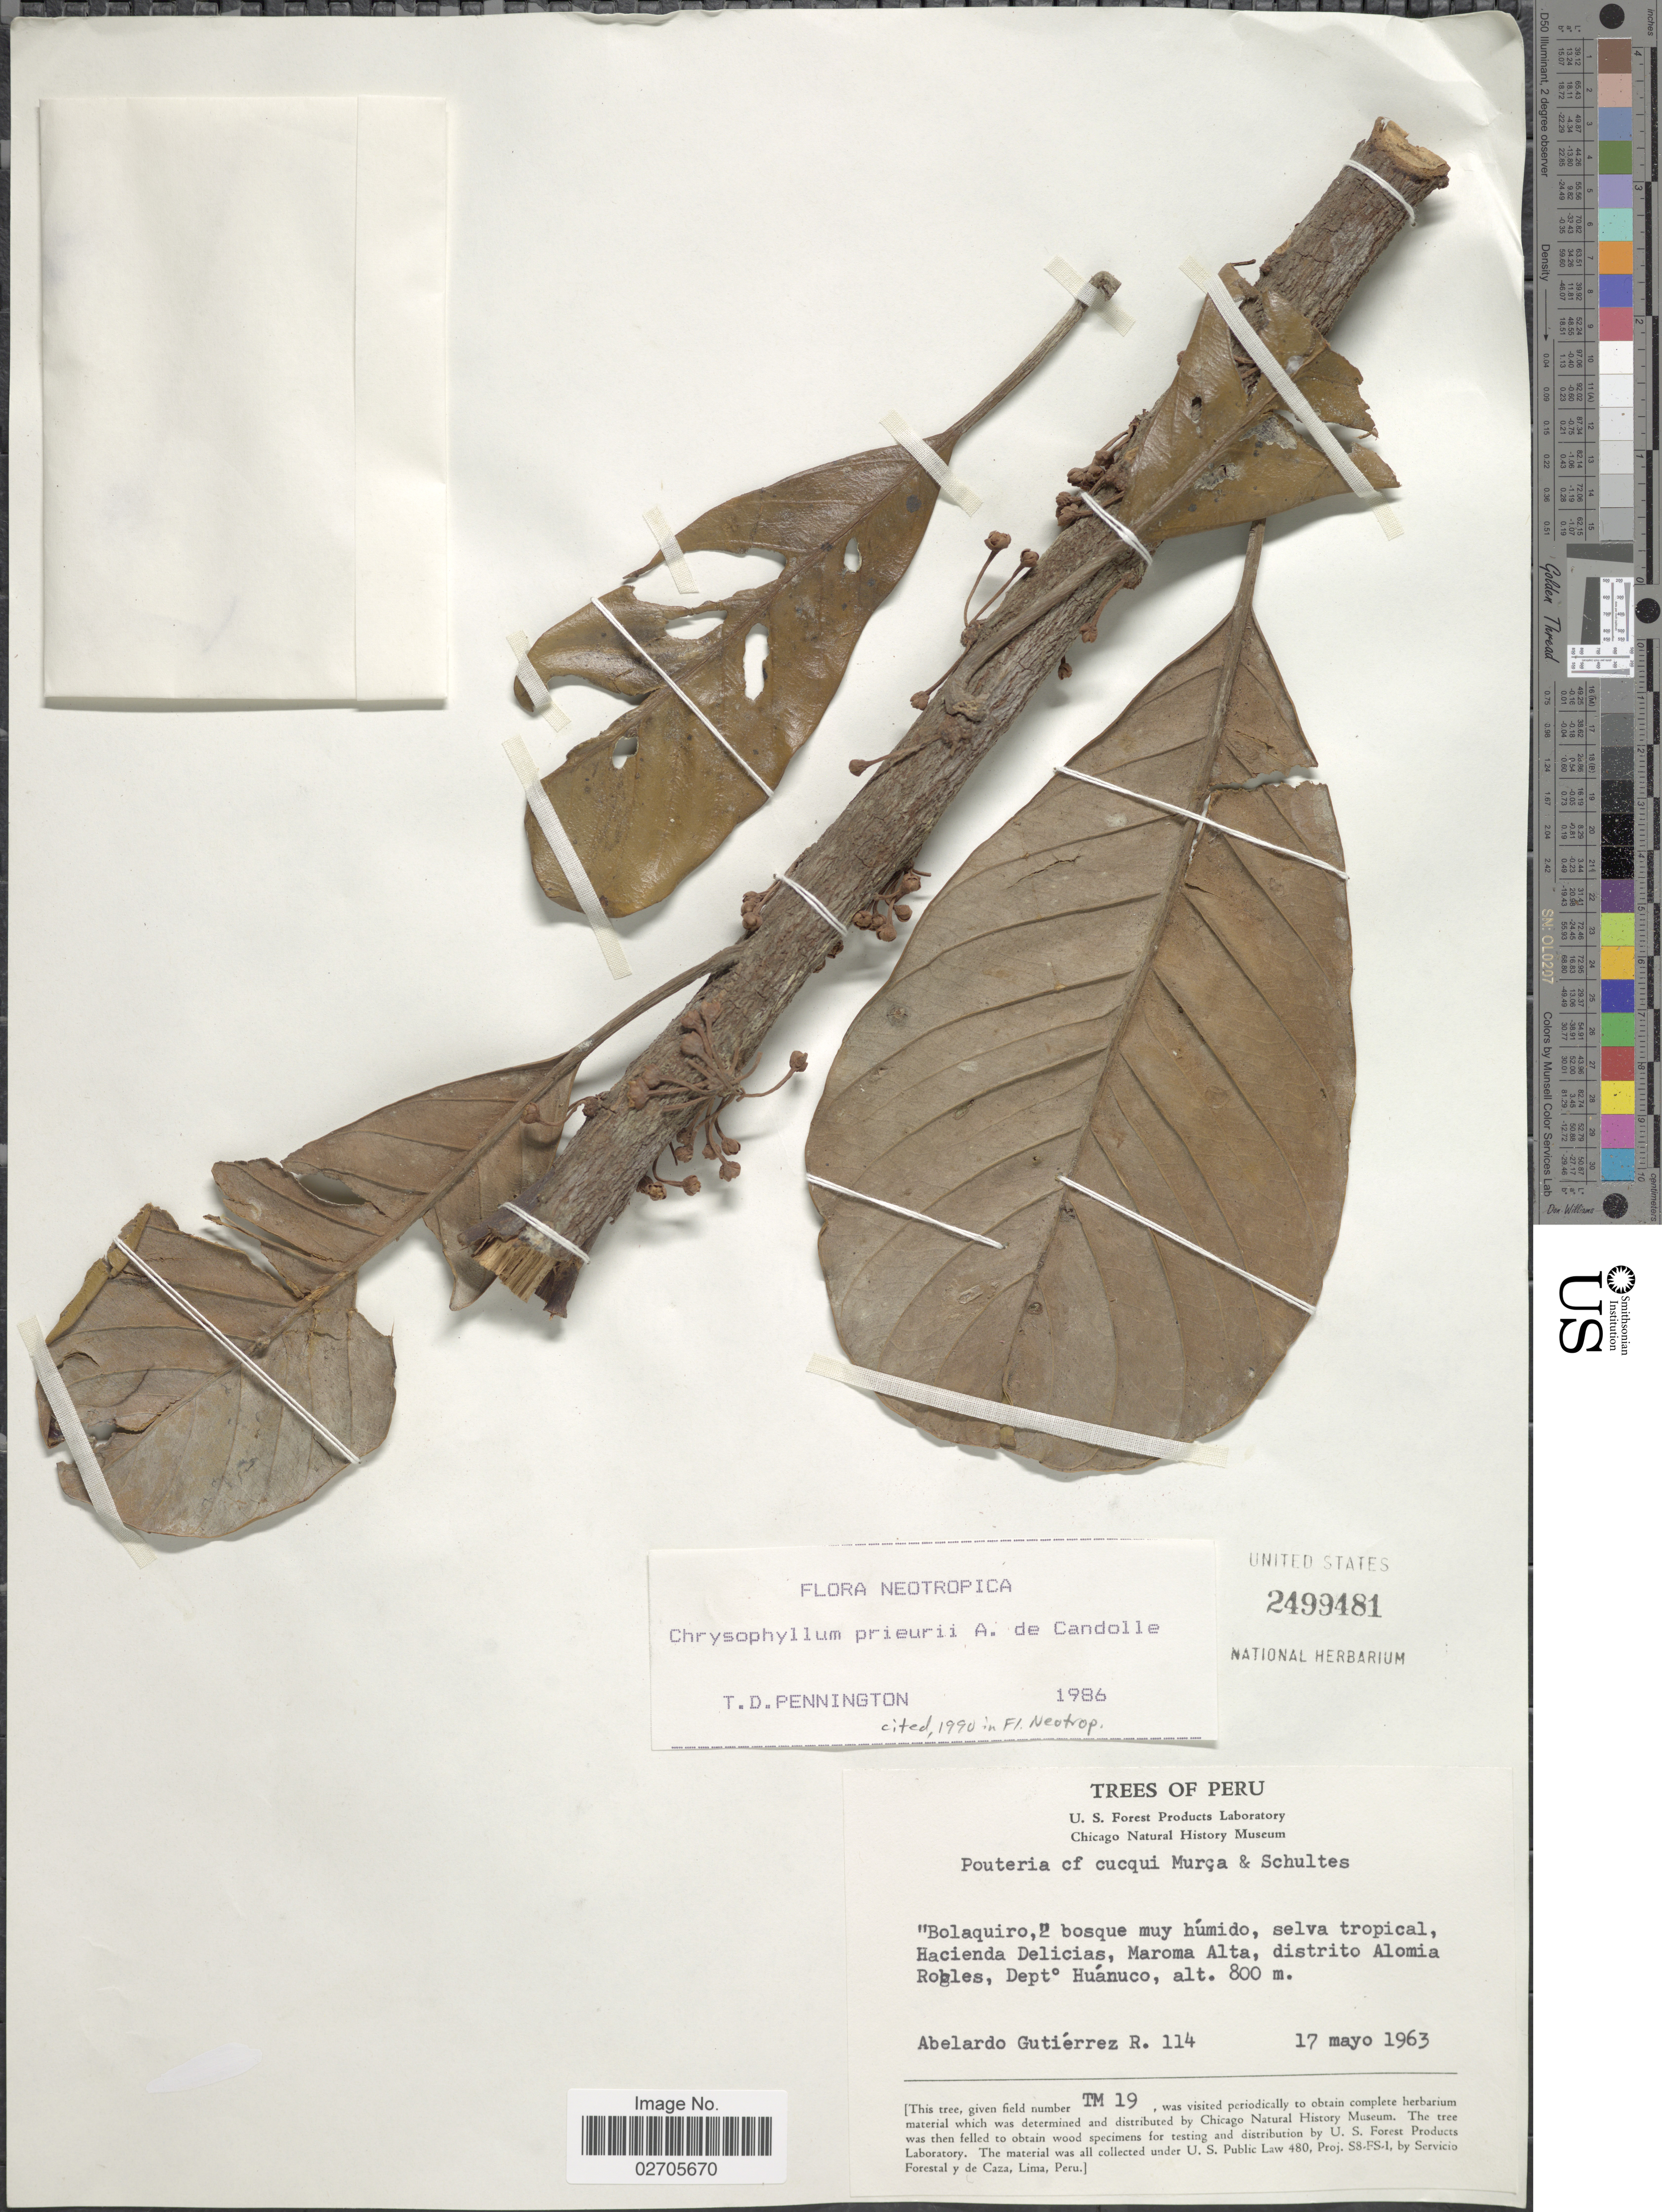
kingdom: Plantae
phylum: Tracheophyta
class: Magnoliopsida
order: Ericales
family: Sapotaceae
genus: Chrysophyllum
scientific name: Chrysophyllum prieurii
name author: A. DC.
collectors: A. Gutiérrez R.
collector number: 114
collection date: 1963-05-17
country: Peru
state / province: Huánuco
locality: Selva tropical, Hacienda Delicias, Maroma Alta, distrito Alomia Robles, Dept° Huánuco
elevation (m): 800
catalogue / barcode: US 2499481